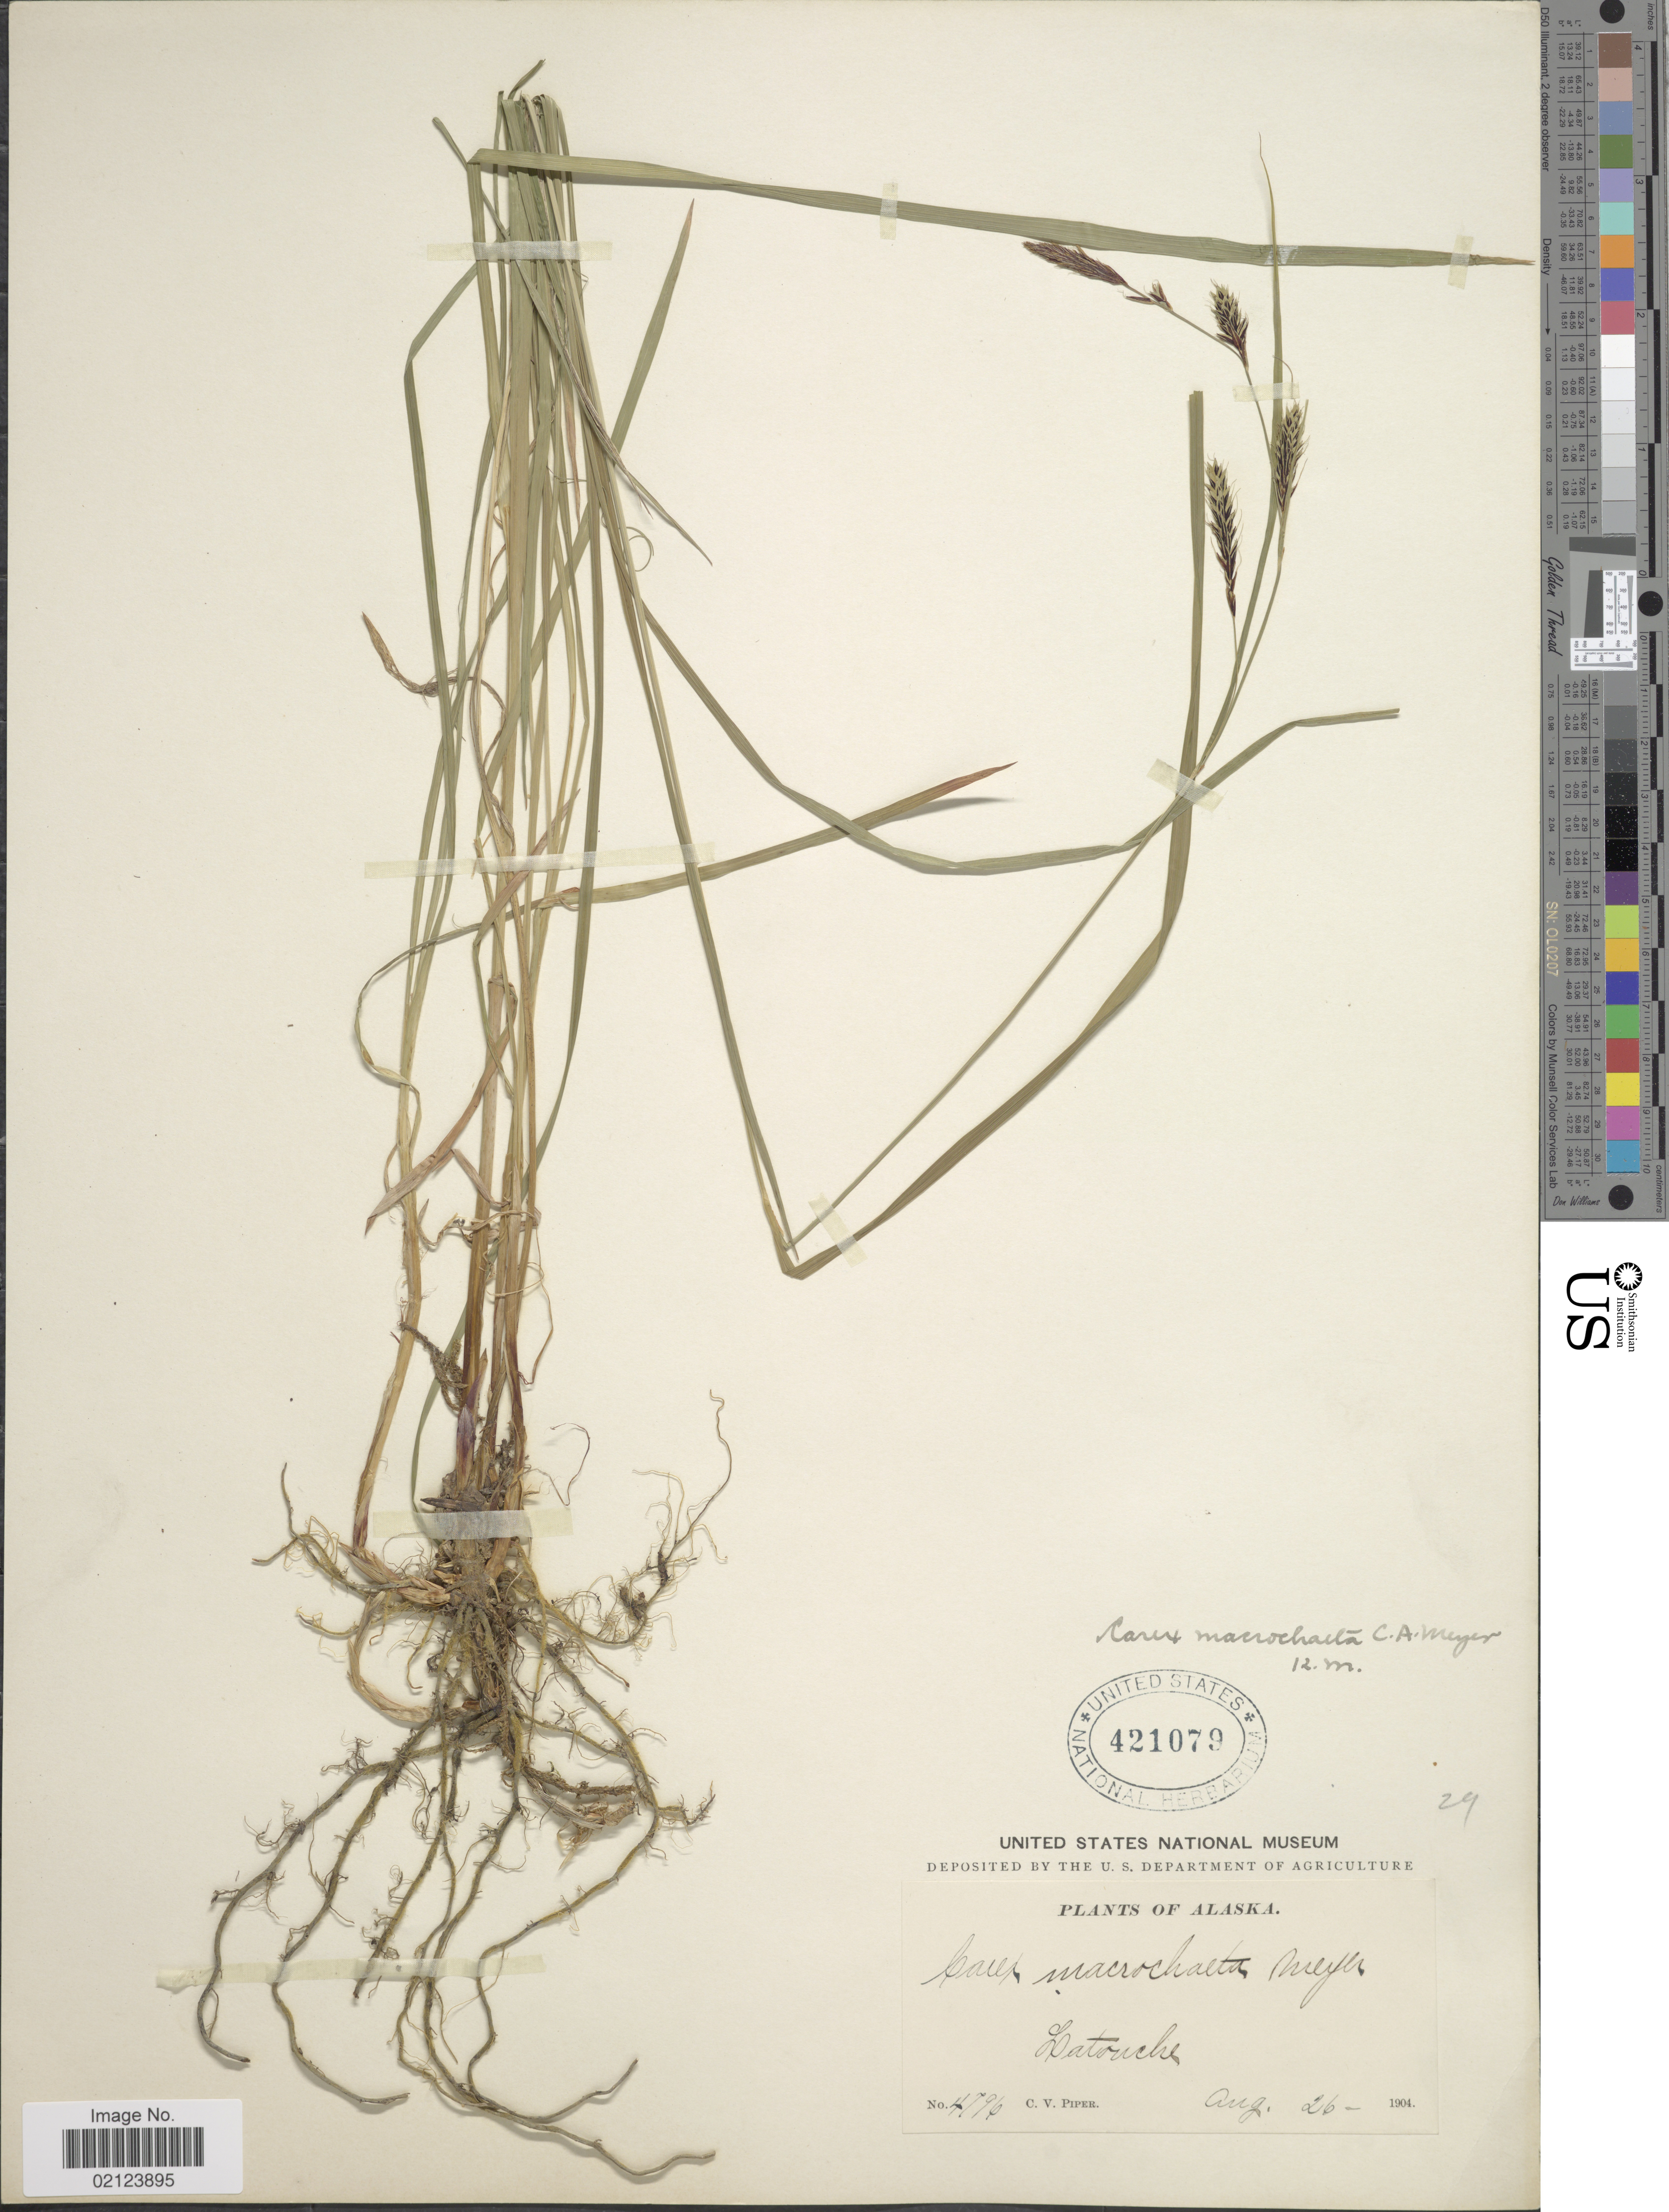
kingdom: Plantae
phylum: Tracheophyta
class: Liliopsida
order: Poales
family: Cyperaceae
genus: Carex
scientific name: Carex macrochaeta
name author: C.A. Mey.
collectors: C. V. Piper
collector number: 4796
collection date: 1904-08-26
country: United States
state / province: Alaska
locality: Latouche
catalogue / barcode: US 421079